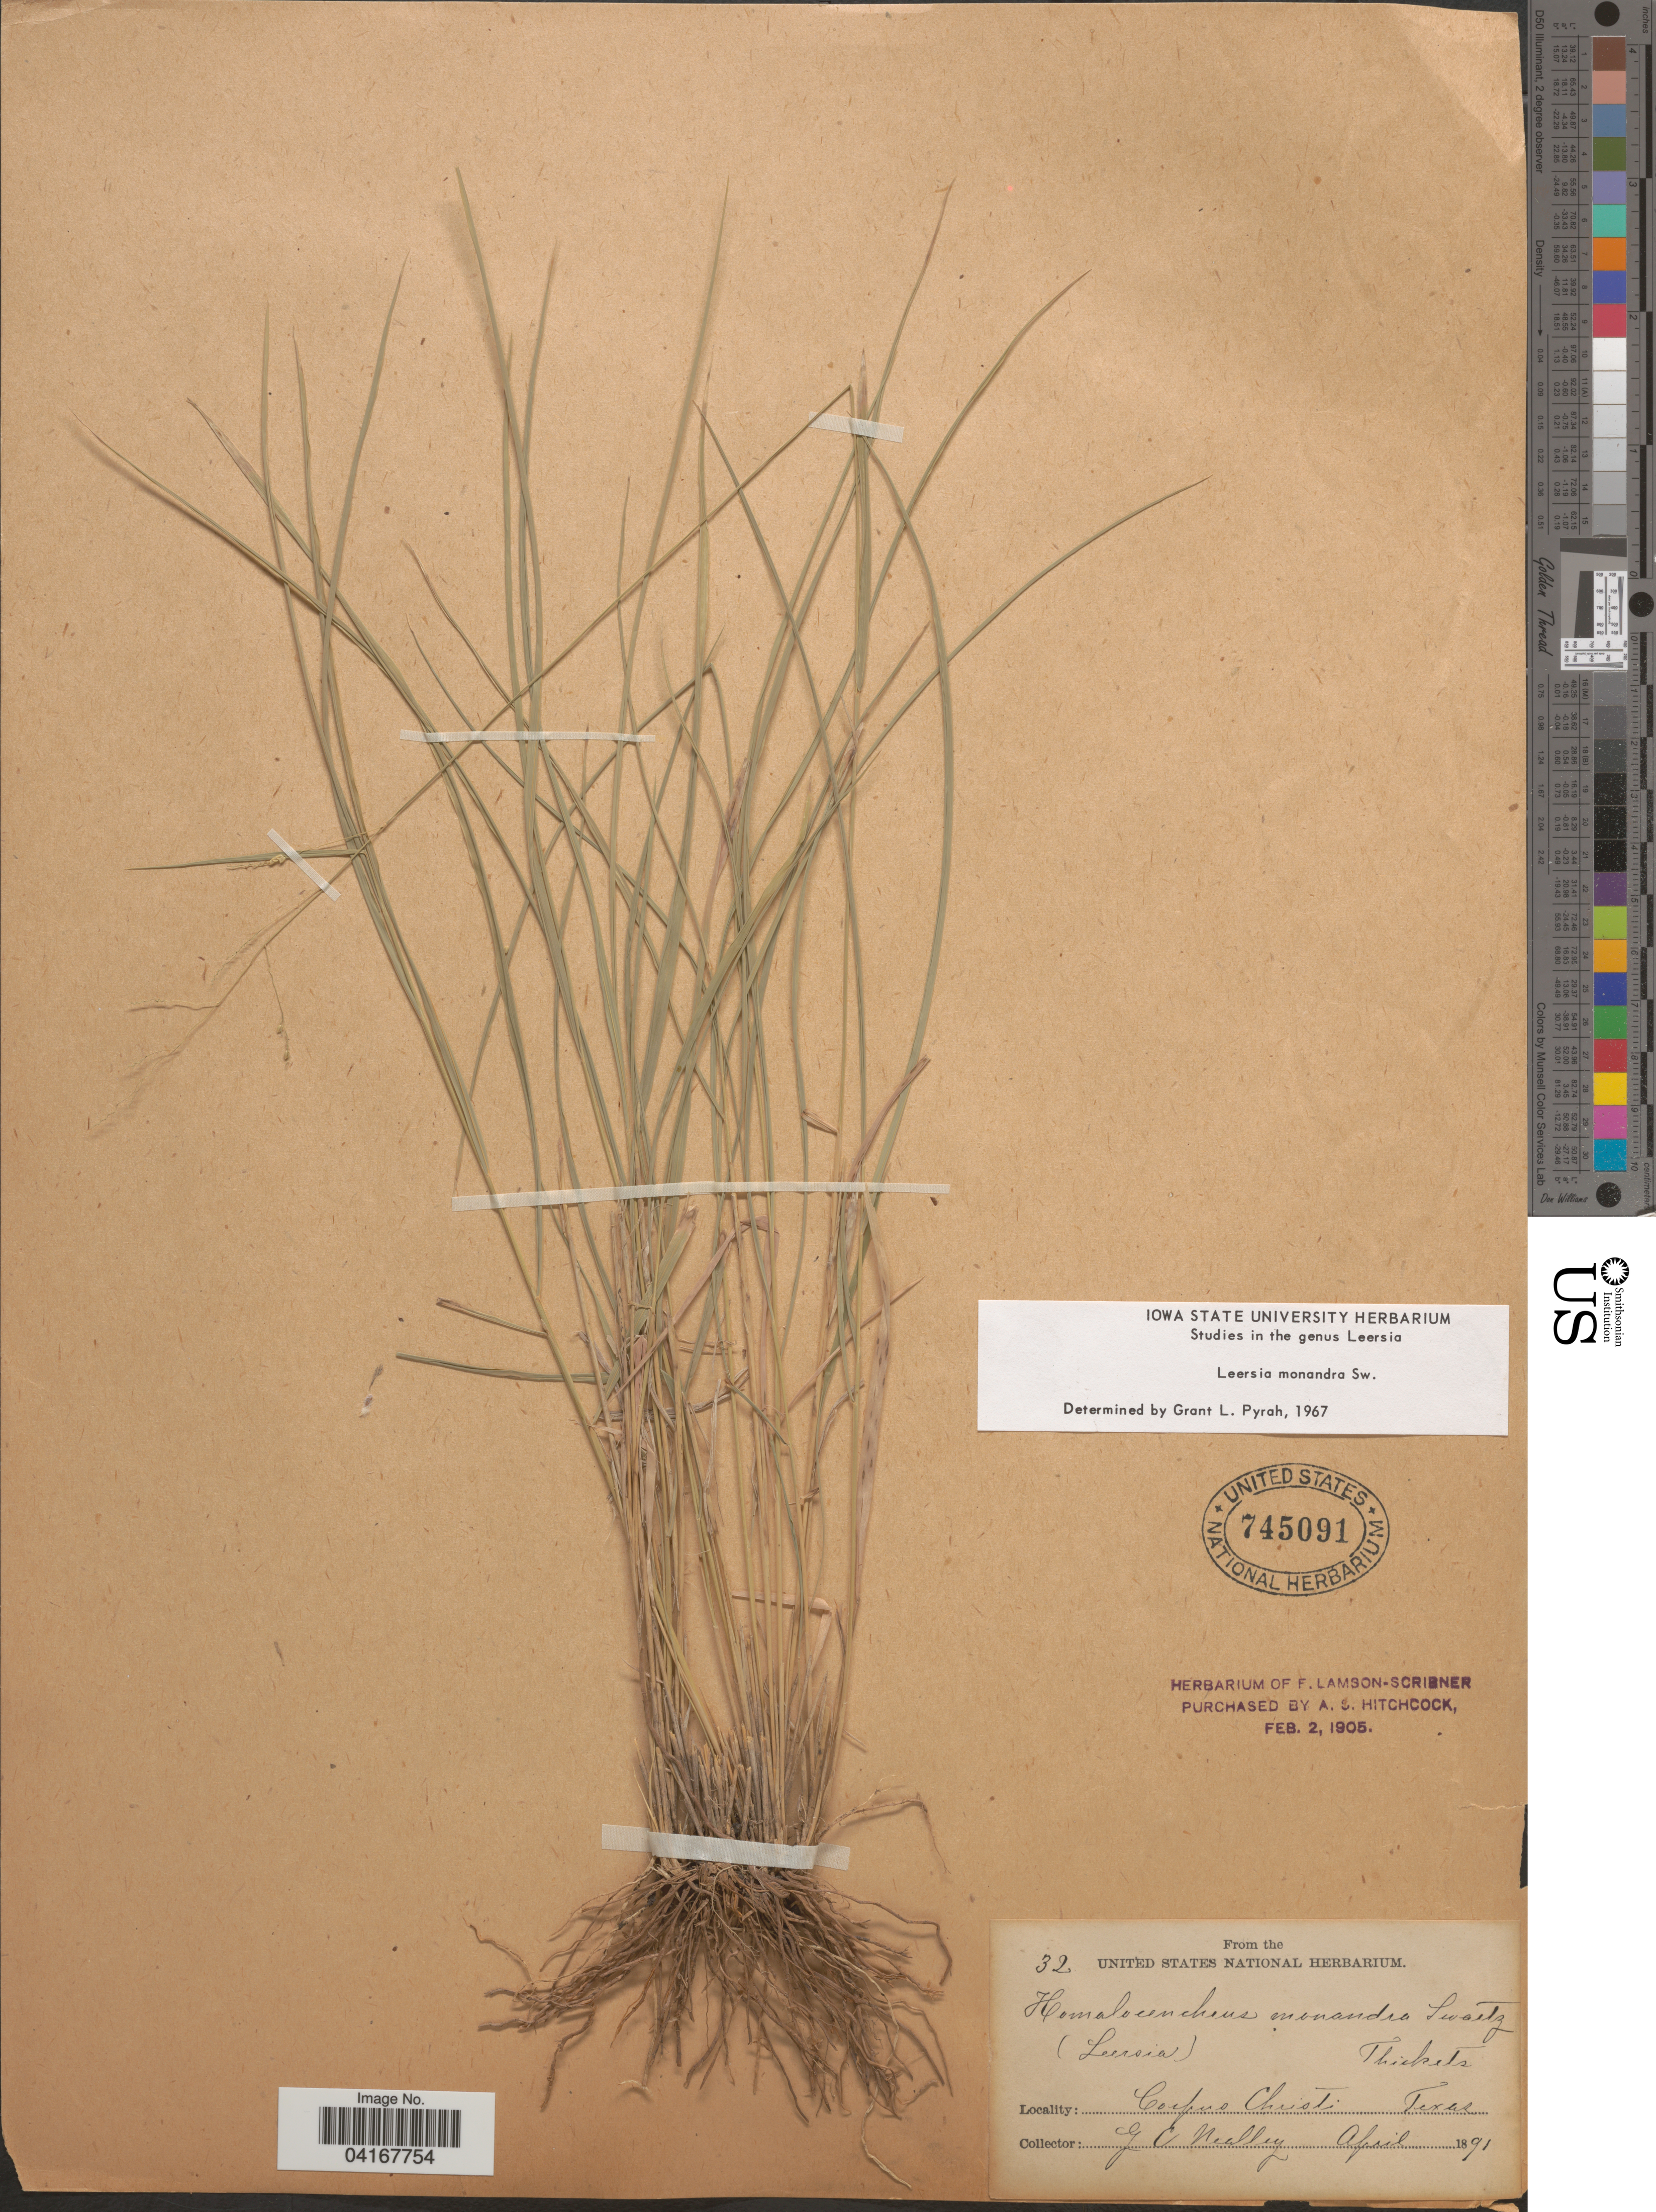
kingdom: Plantae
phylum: Tracheophyta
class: Liliopsida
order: Poales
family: Poaceae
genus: Leersia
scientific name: Leersia monandra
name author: Sw.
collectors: G. C. Nealley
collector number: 32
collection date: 1891-04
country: United States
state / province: Texas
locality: Thickets. Corpus Christi.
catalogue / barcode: US 745091